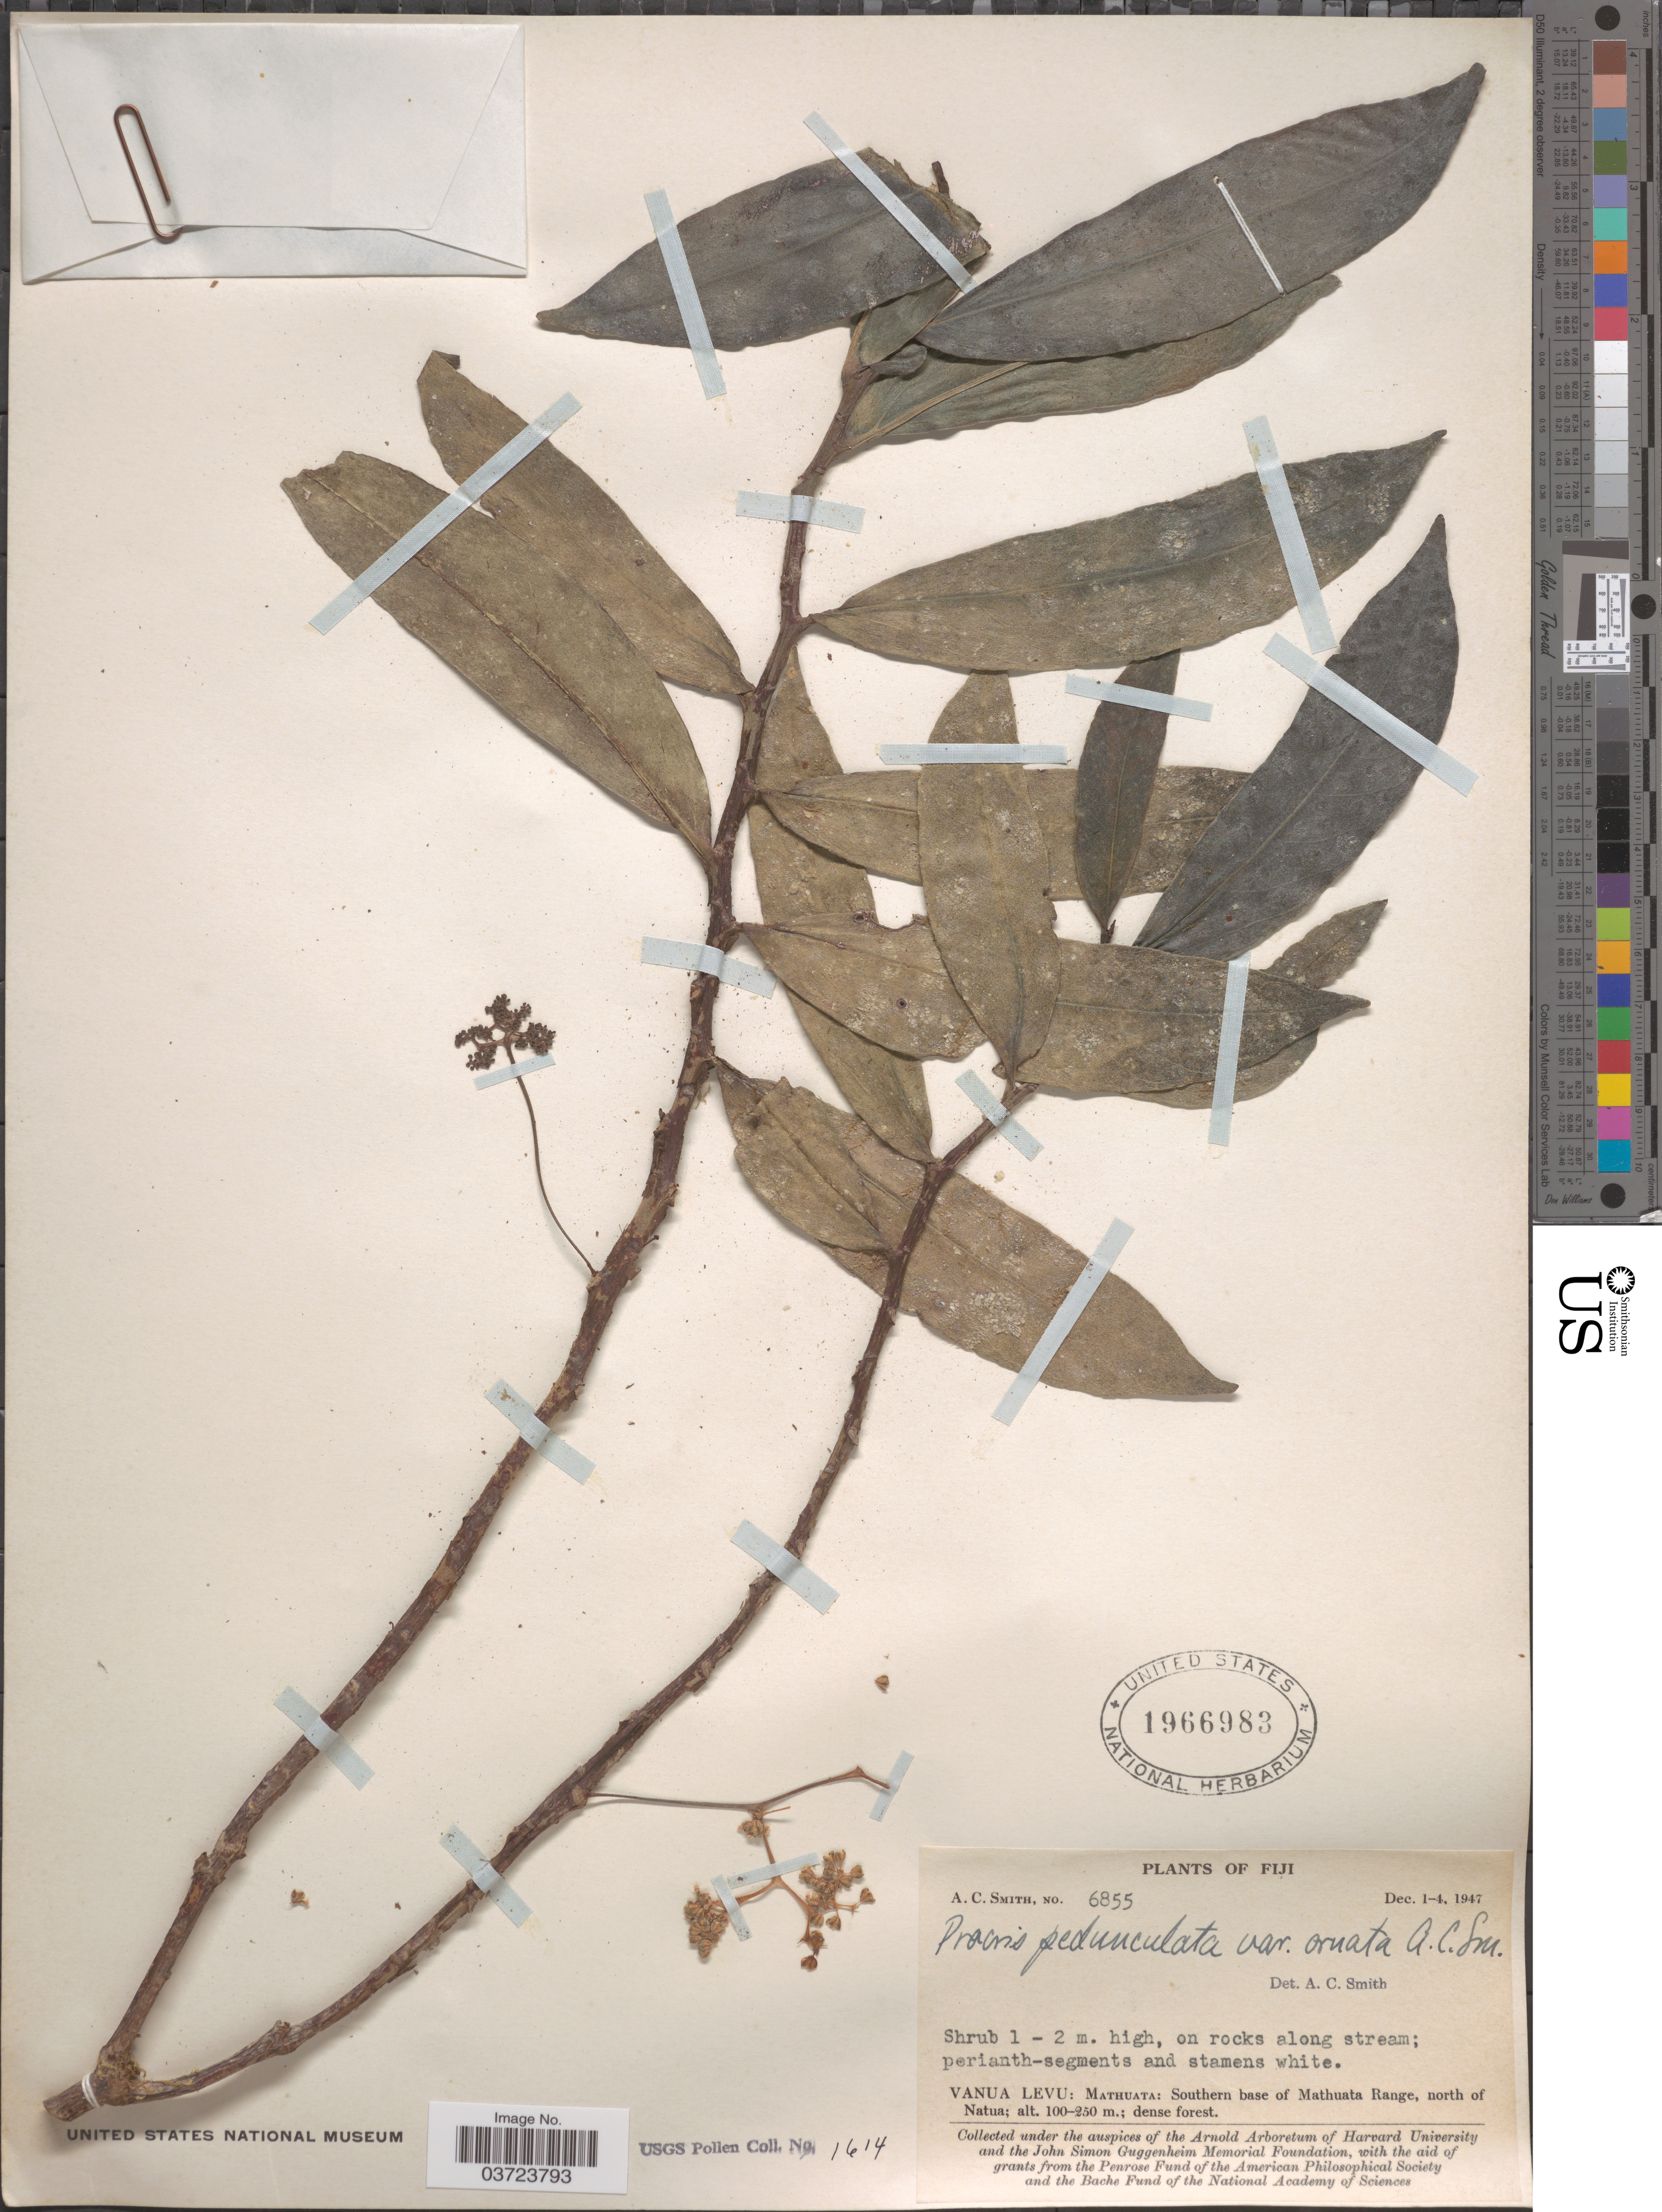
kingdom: Plantae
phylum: Tracheophyta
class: Magnoliopsida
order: Rosales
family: Urticaceae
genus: Procris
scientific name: Procris pedunculata var. ornata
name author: A.C. Sm.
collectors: A. C. Smith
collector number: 6855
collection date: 1947-12-01/1947-12-04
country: Fiji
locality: Vanua Levu: Mathuata: Southern base of Mathuata Range, north of Natua.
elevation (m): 100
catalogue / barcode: US 1966983